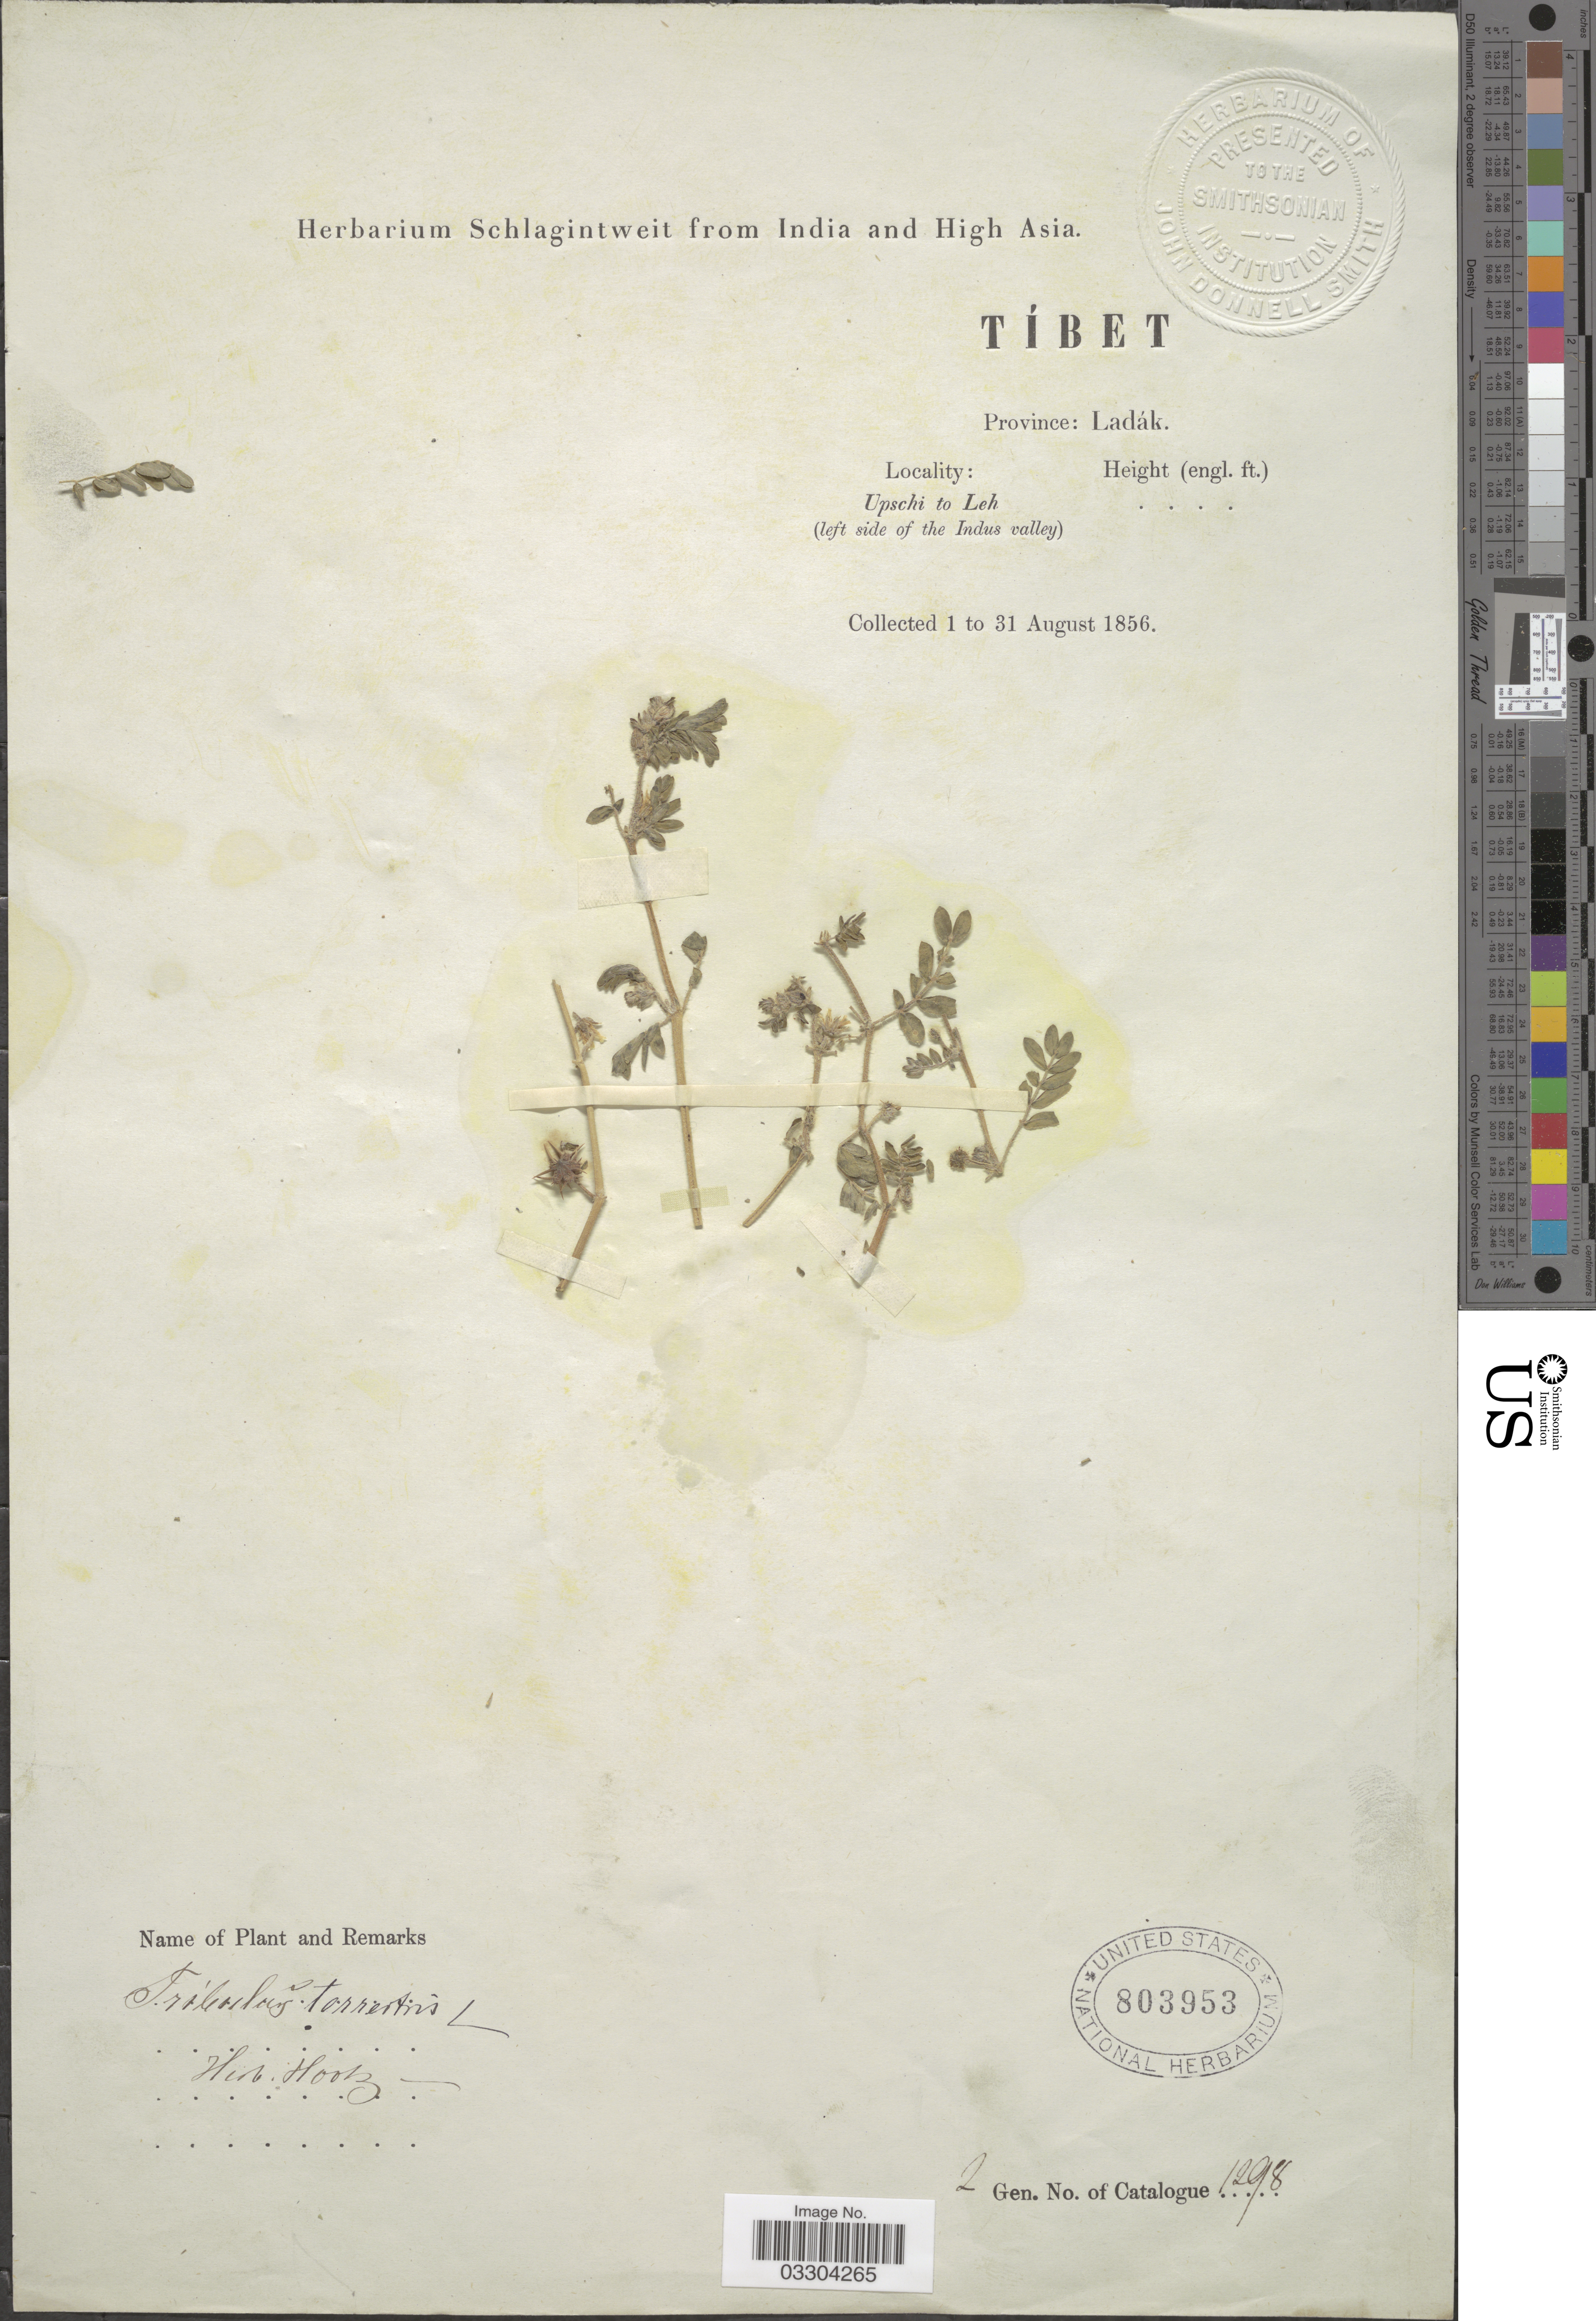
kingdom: Plantae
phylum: Tracheophyta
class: Magnoliopsida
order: Zygophyllales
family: Zygophyllaceae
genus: Tribulus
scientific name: Tribulus terrestris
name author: L.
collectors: ex herb. Schlagintweit from India and High Asia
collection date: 1856-08-01/1856-08-31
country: India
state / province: Ladakh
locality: Tíbet, Province: Ladák. Upschi to Leh (left side of the Indus valley).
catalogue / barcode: US 803953